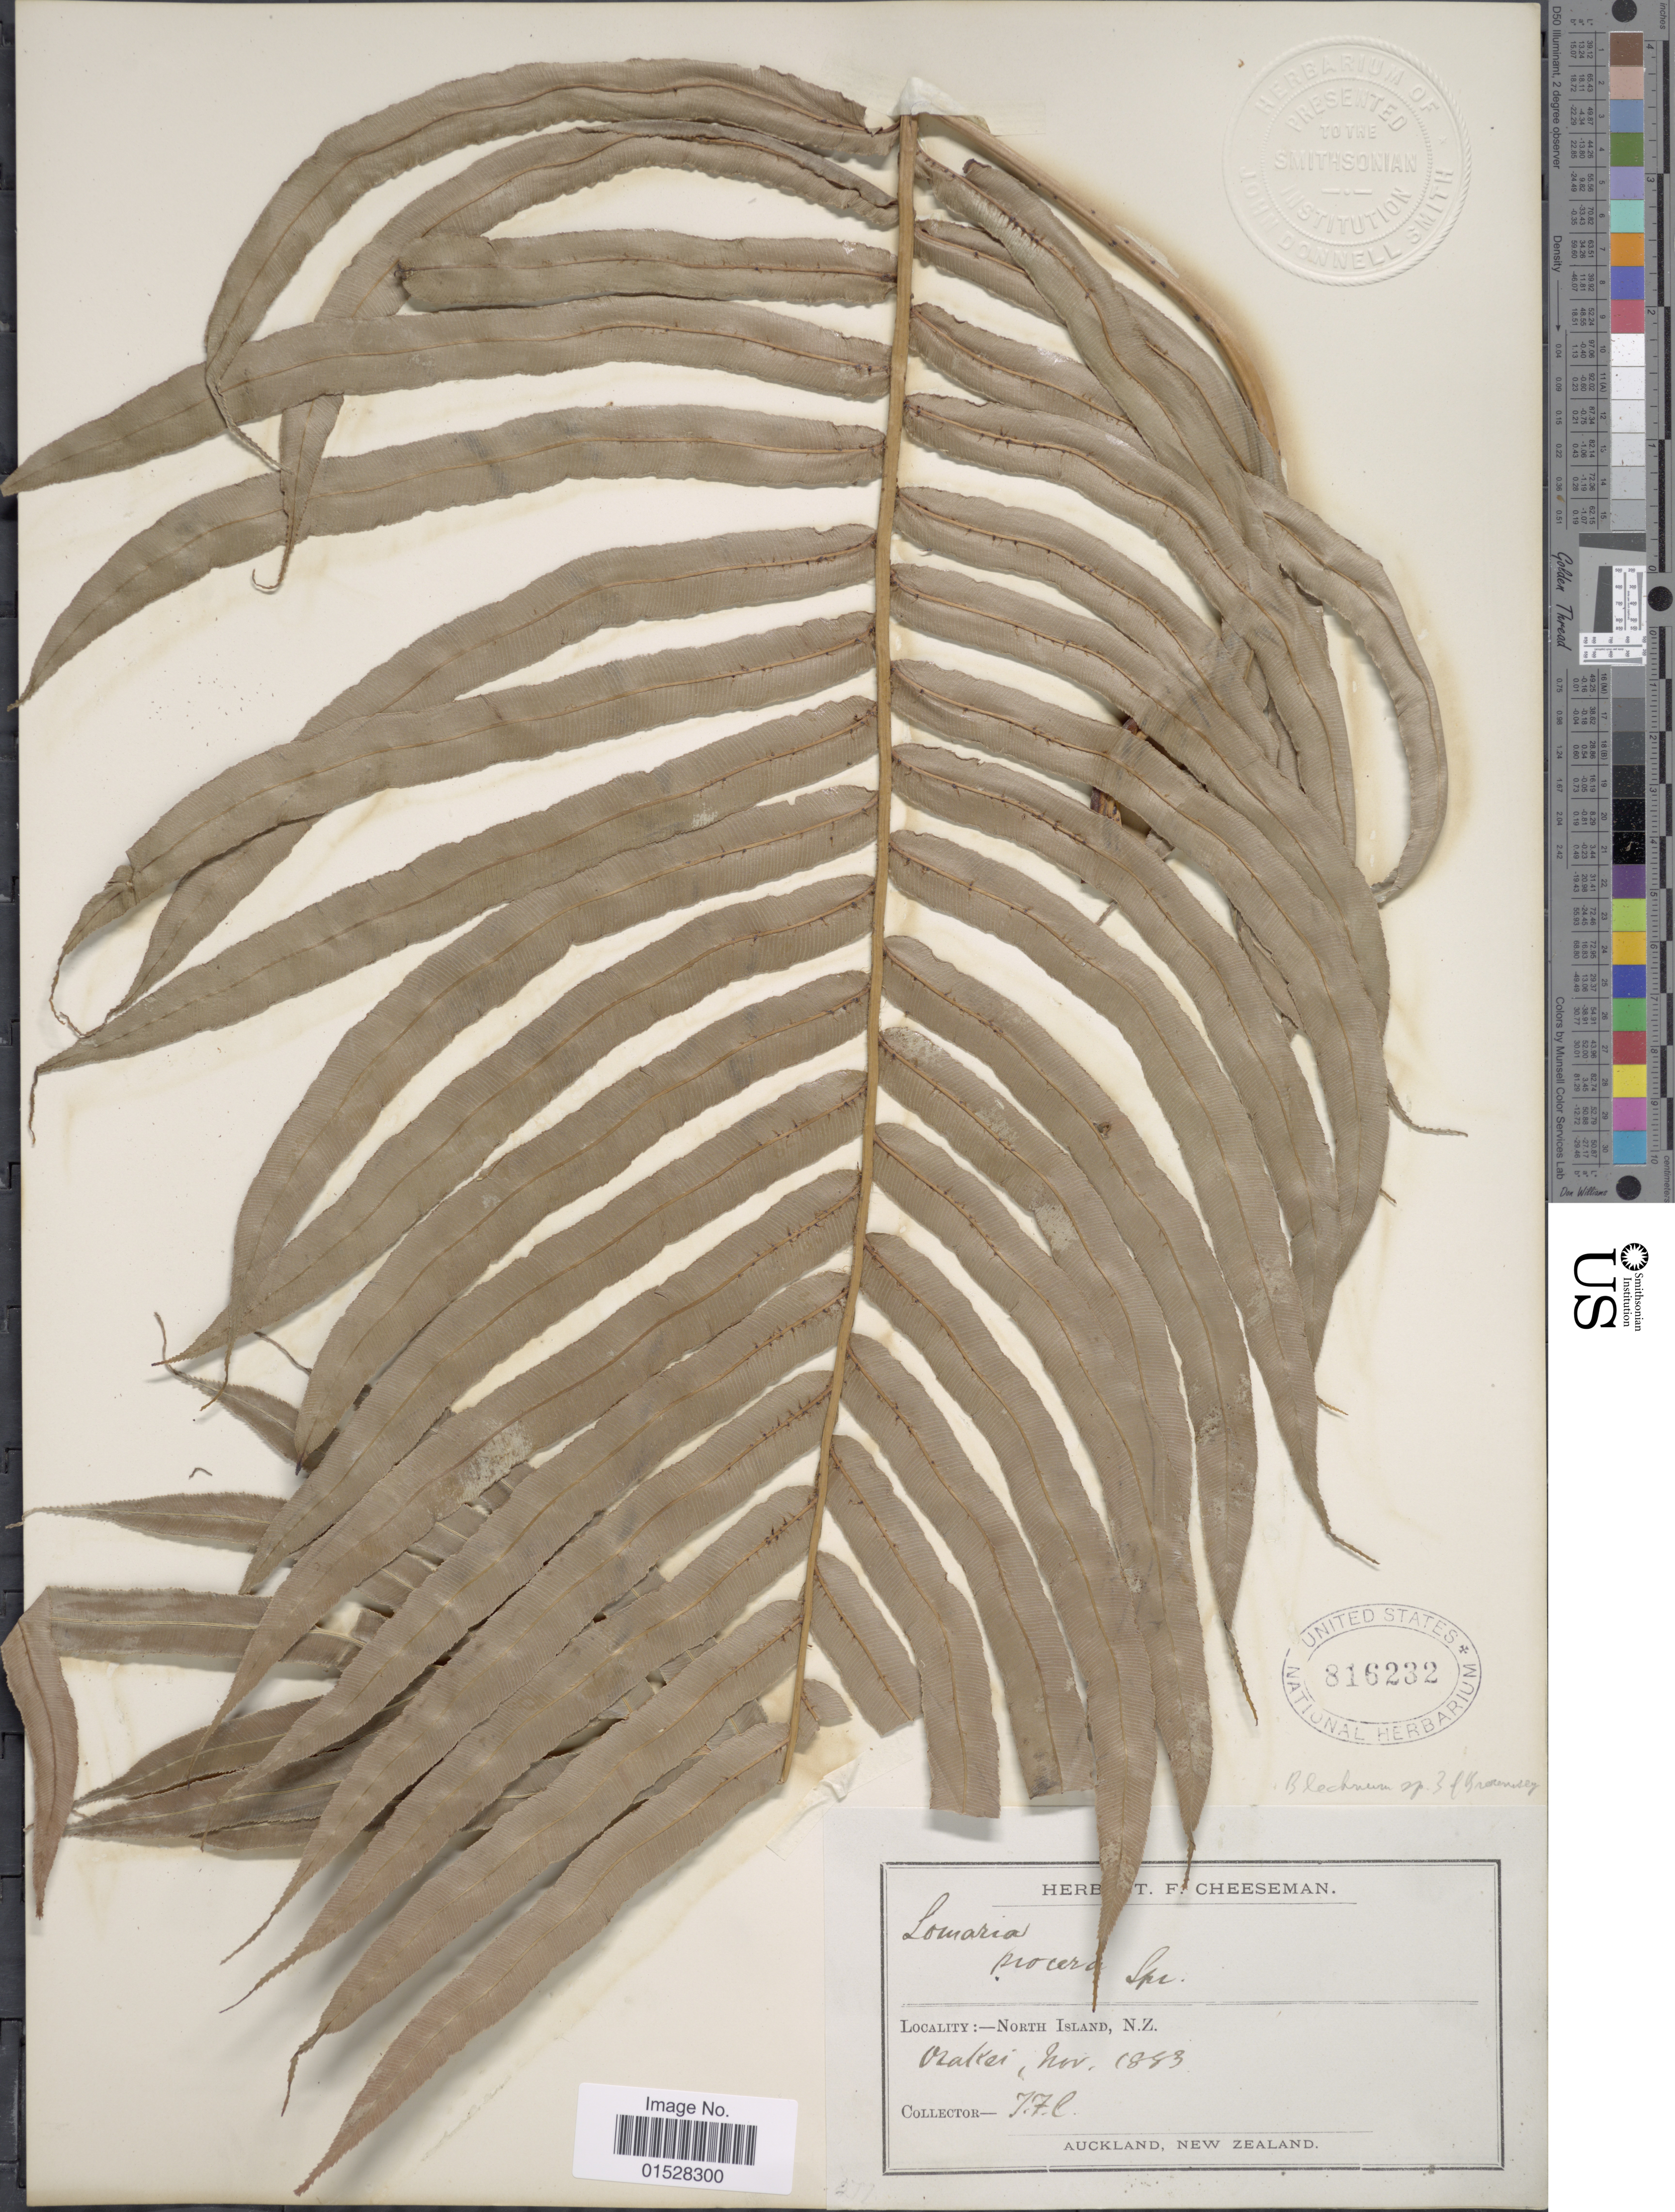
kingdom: Plantae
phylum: Tracheophyta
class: Polypodiopsida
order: Polypodiales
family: Blechnaceae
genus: Blechnum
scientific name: Blechnum sp.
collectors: T. F. Cheeseman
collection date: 1883-11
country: New Zealand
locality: Orakei.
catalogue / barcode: US 816232